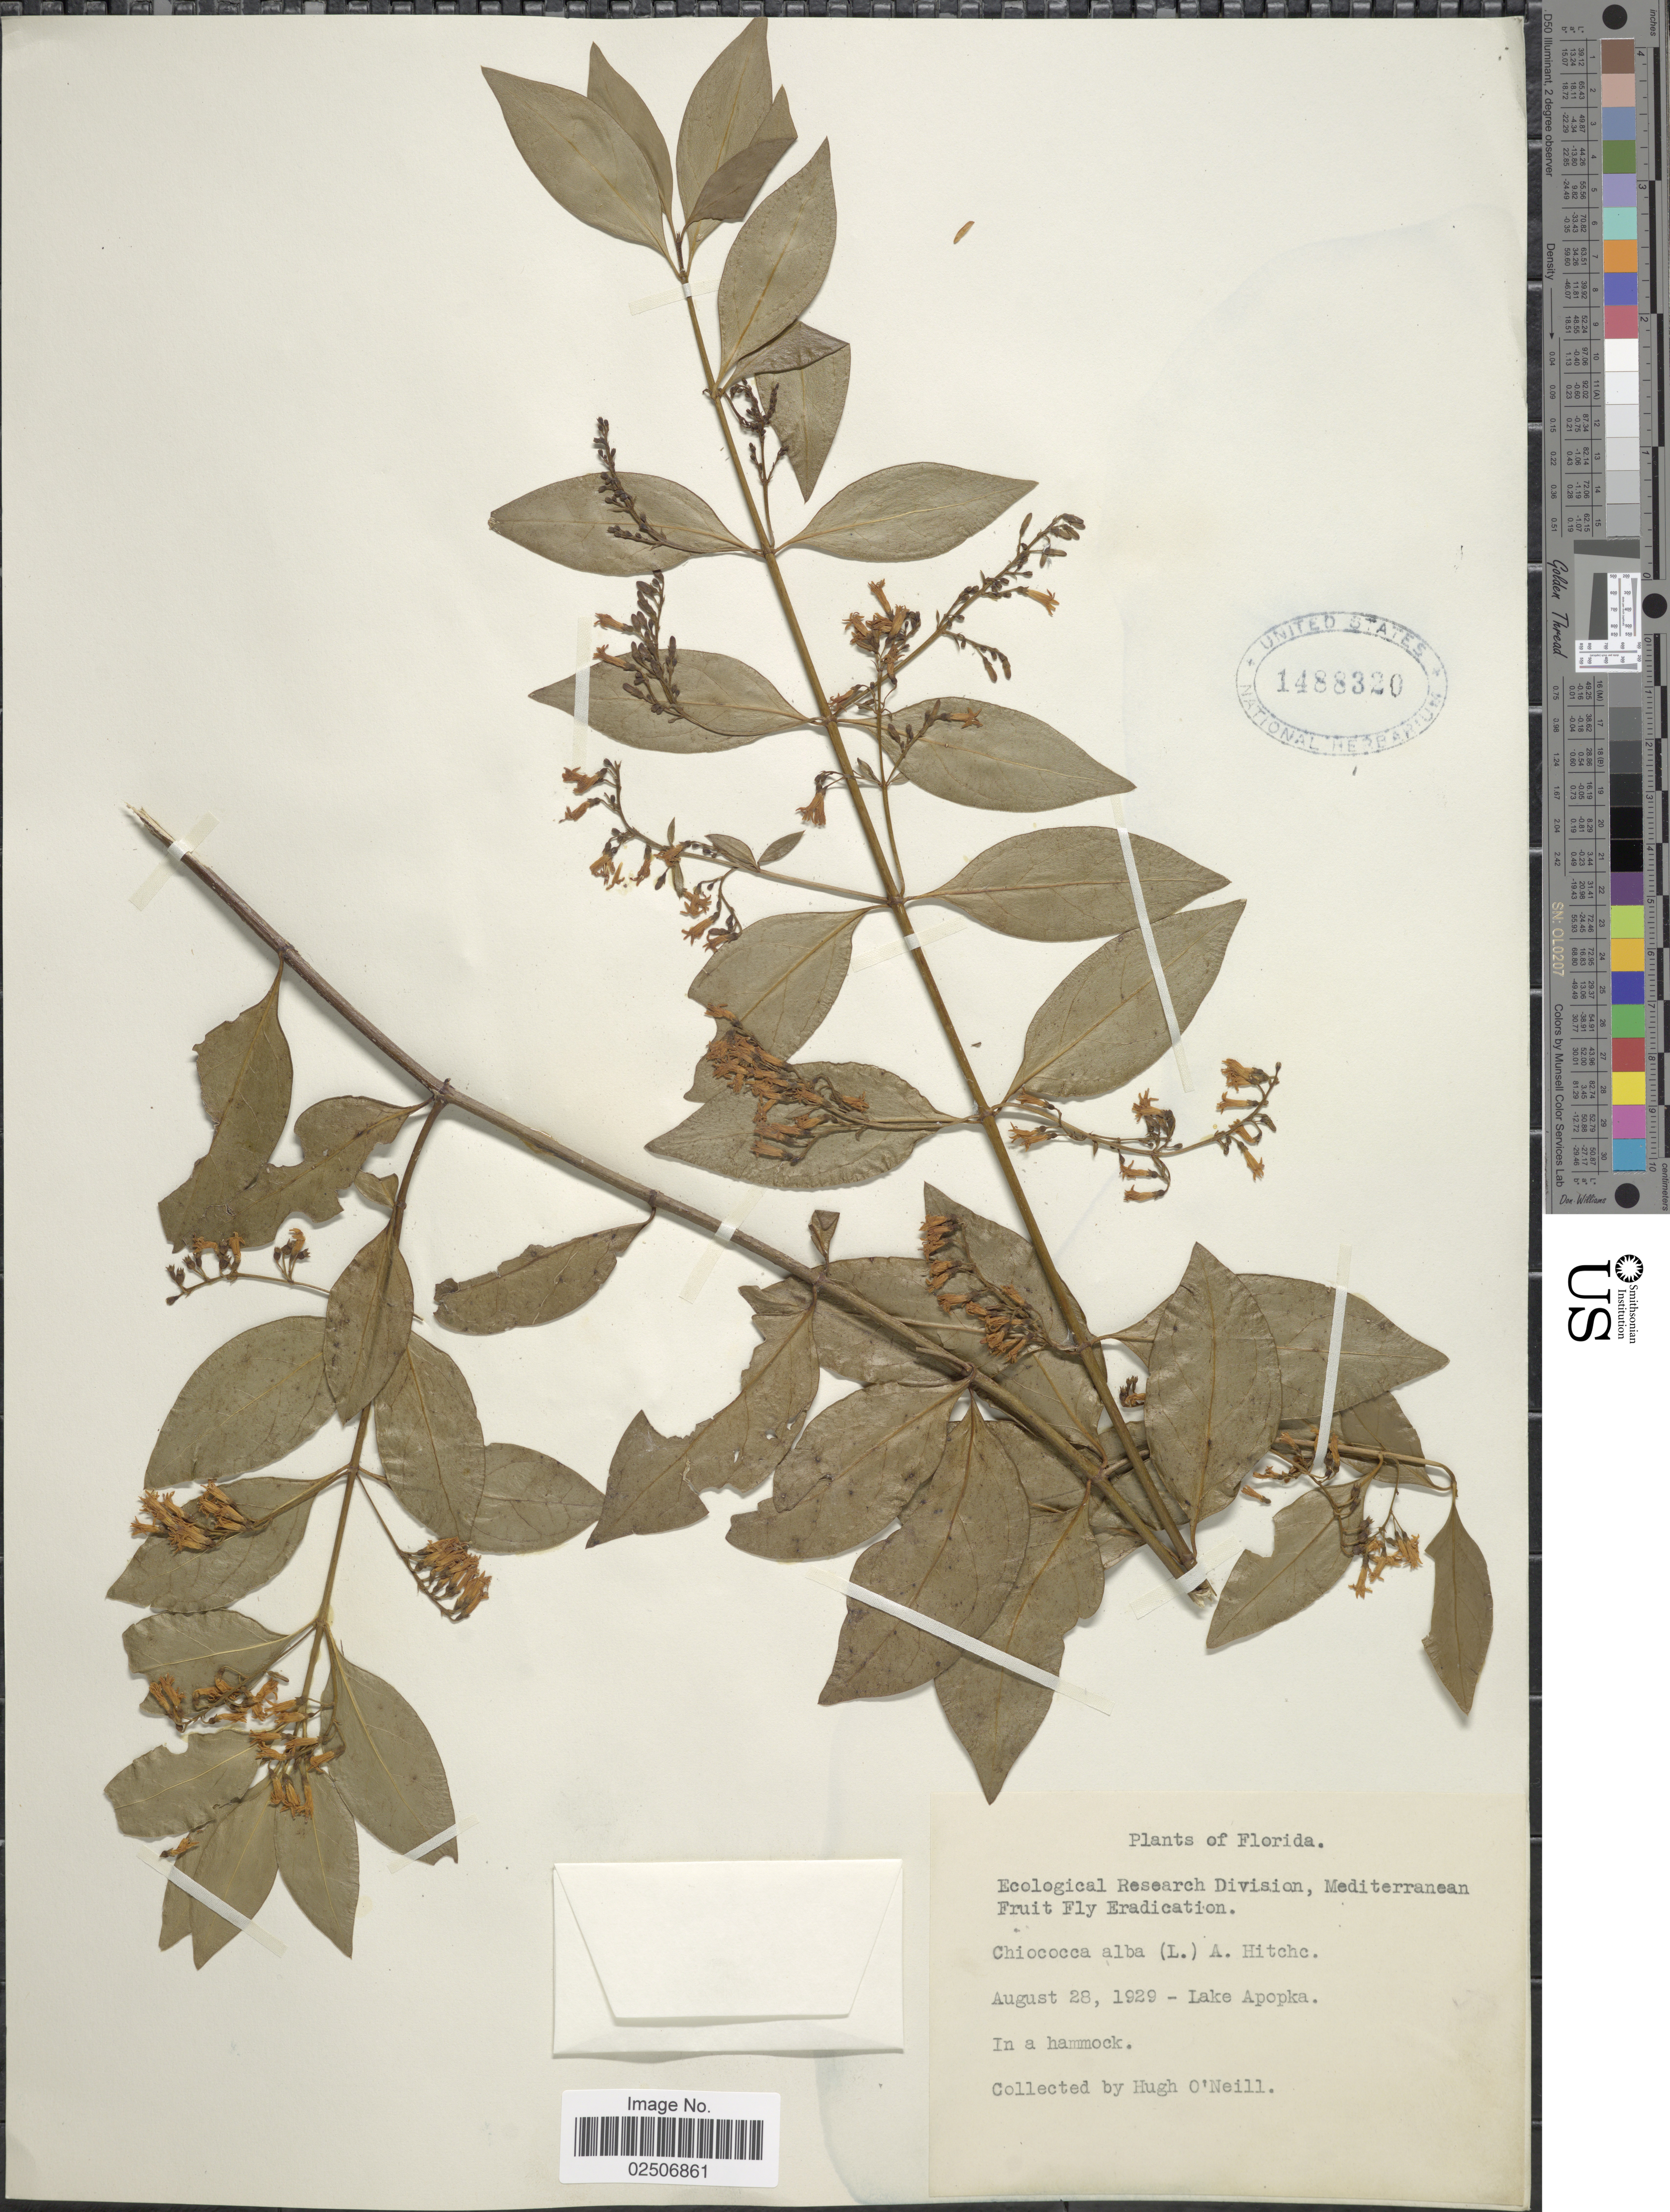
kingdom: Plantae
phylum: Tracheophyta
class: Magnoliopsida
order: Gentianales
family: Rubiaceae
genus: Chiococca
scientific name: Chiococca alba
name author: (L.) Hitchc.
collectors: H. O'Neill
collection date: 1929-08-28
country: United States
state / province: Florida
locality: Lake Apopka, in a hammock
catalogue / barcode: US 1488320